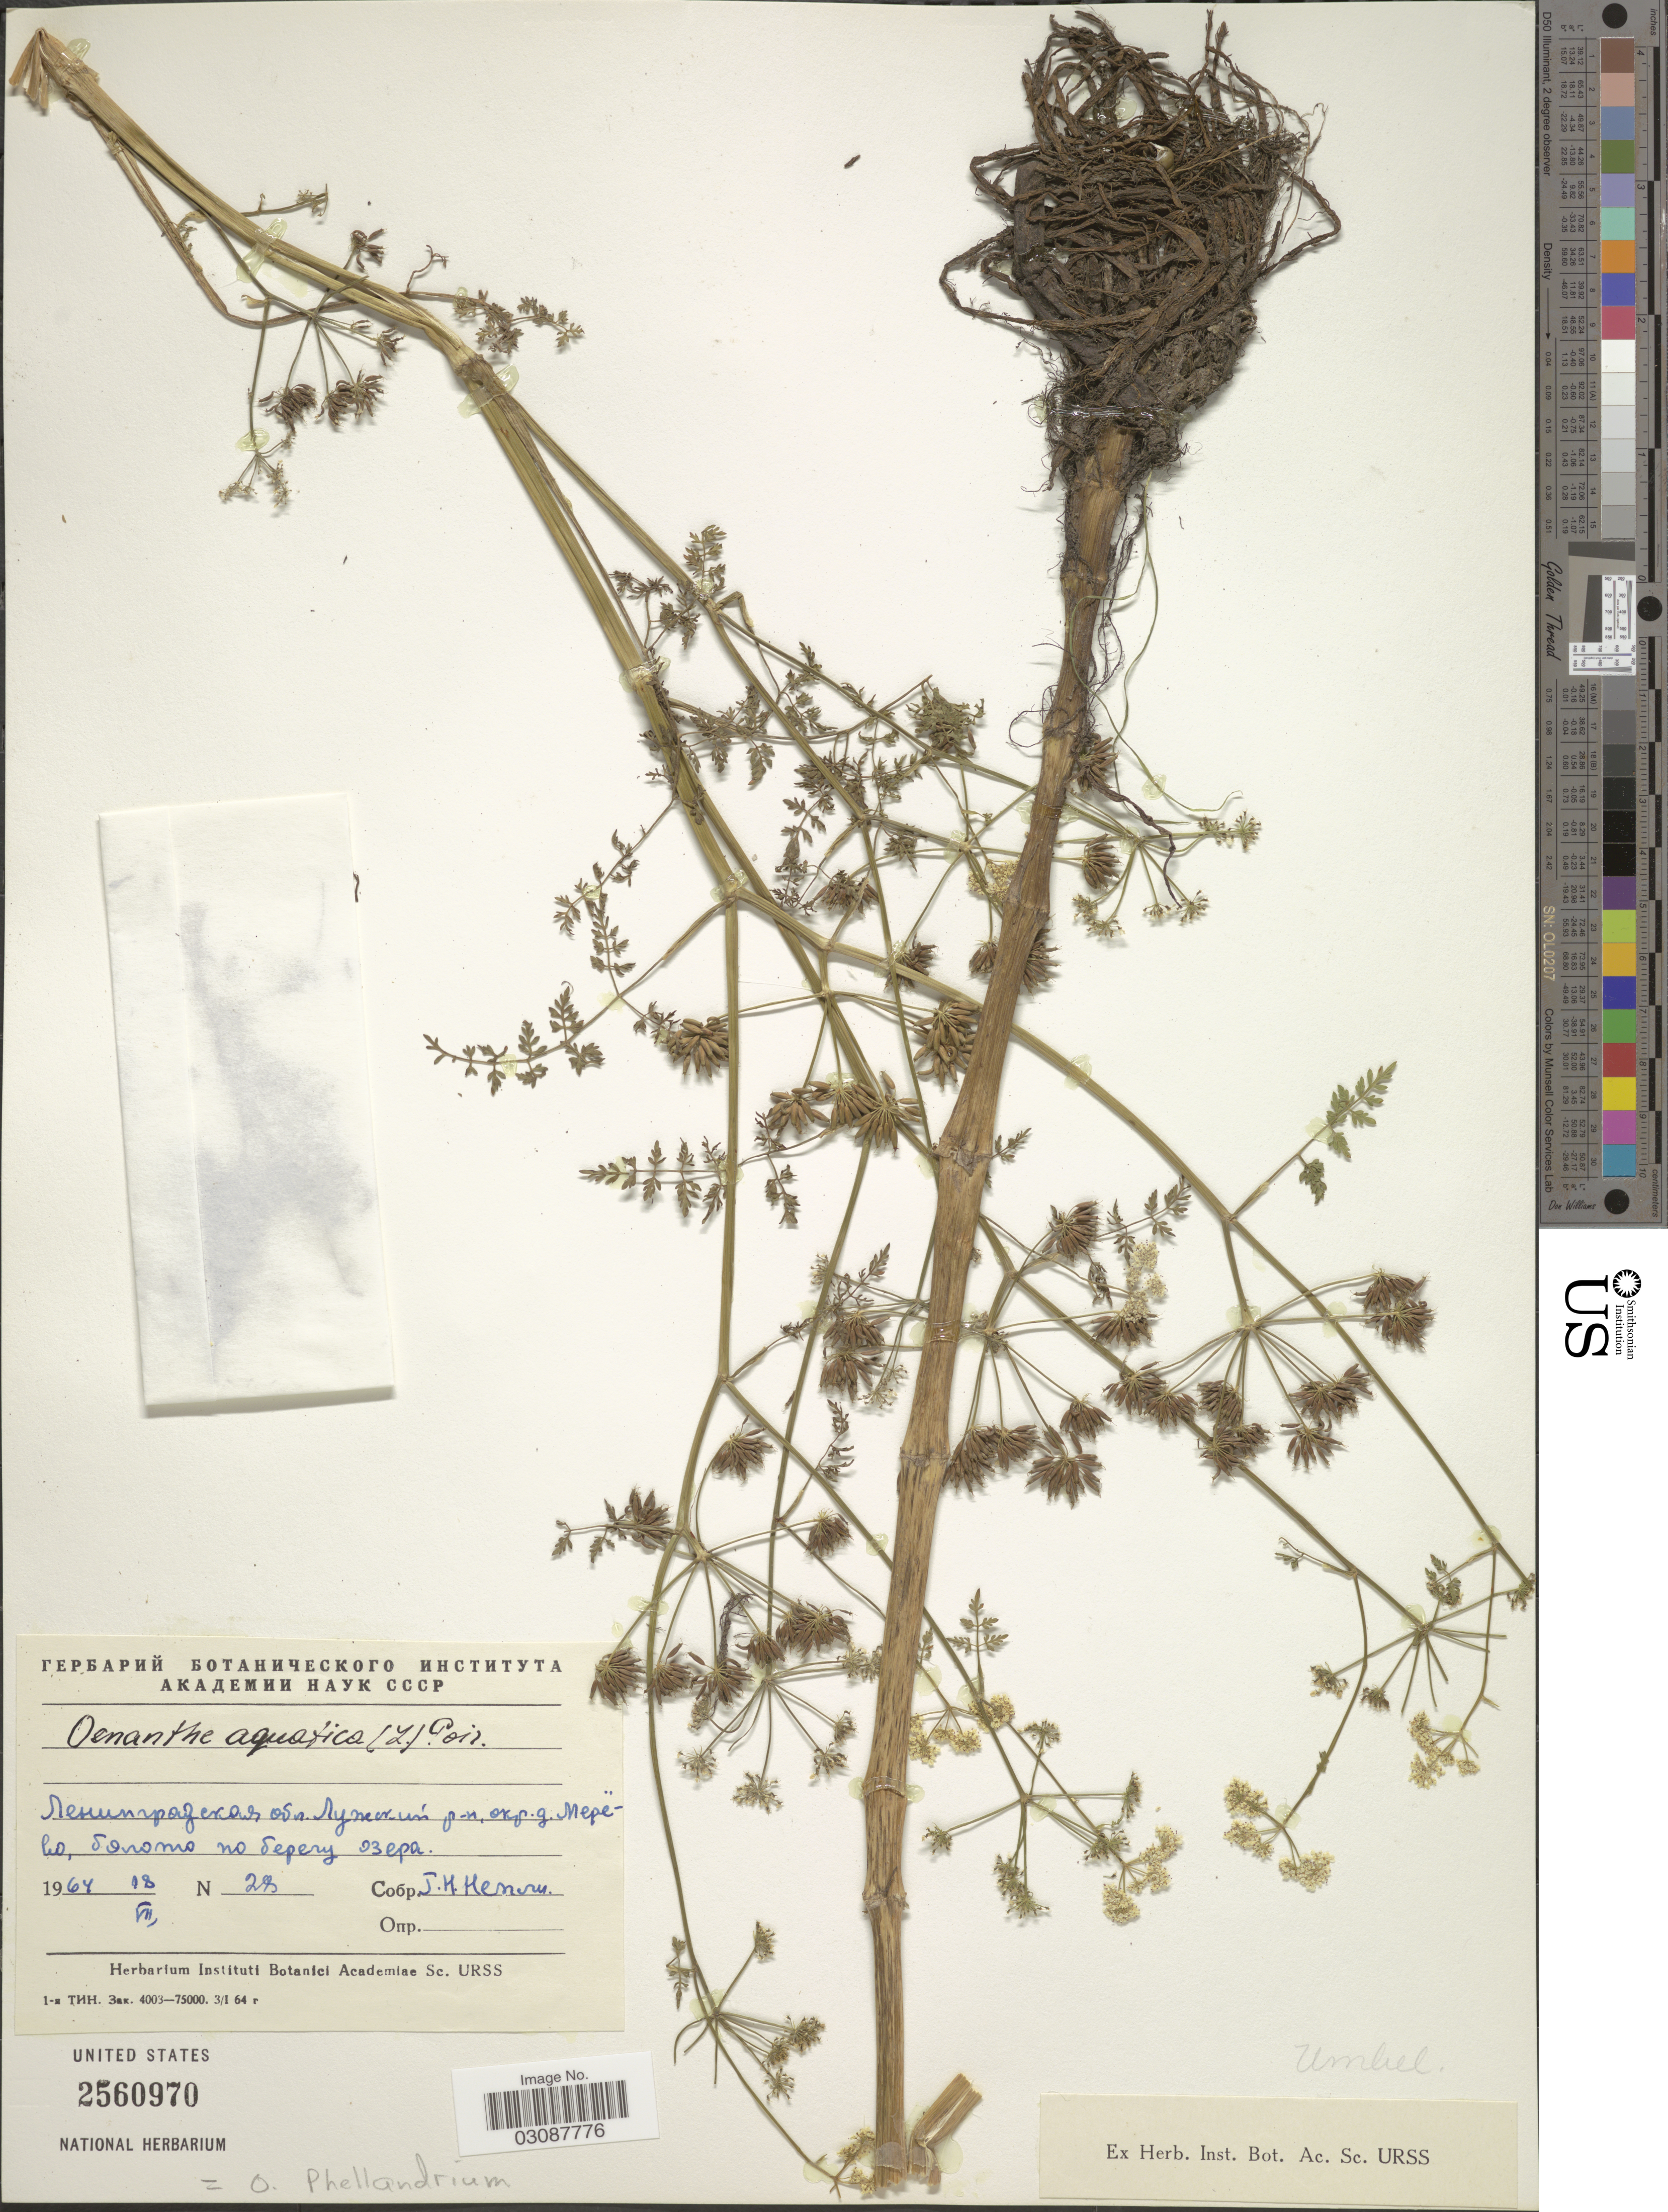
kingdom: Plantae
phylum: Tracheophyta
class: Magnoliopsida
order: Apiales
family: Apiaceae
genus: Oenanthe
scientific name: Oenanthe phellandrim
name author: Lam.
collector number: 28*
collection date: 1964-07-18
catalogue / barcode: US 2560970